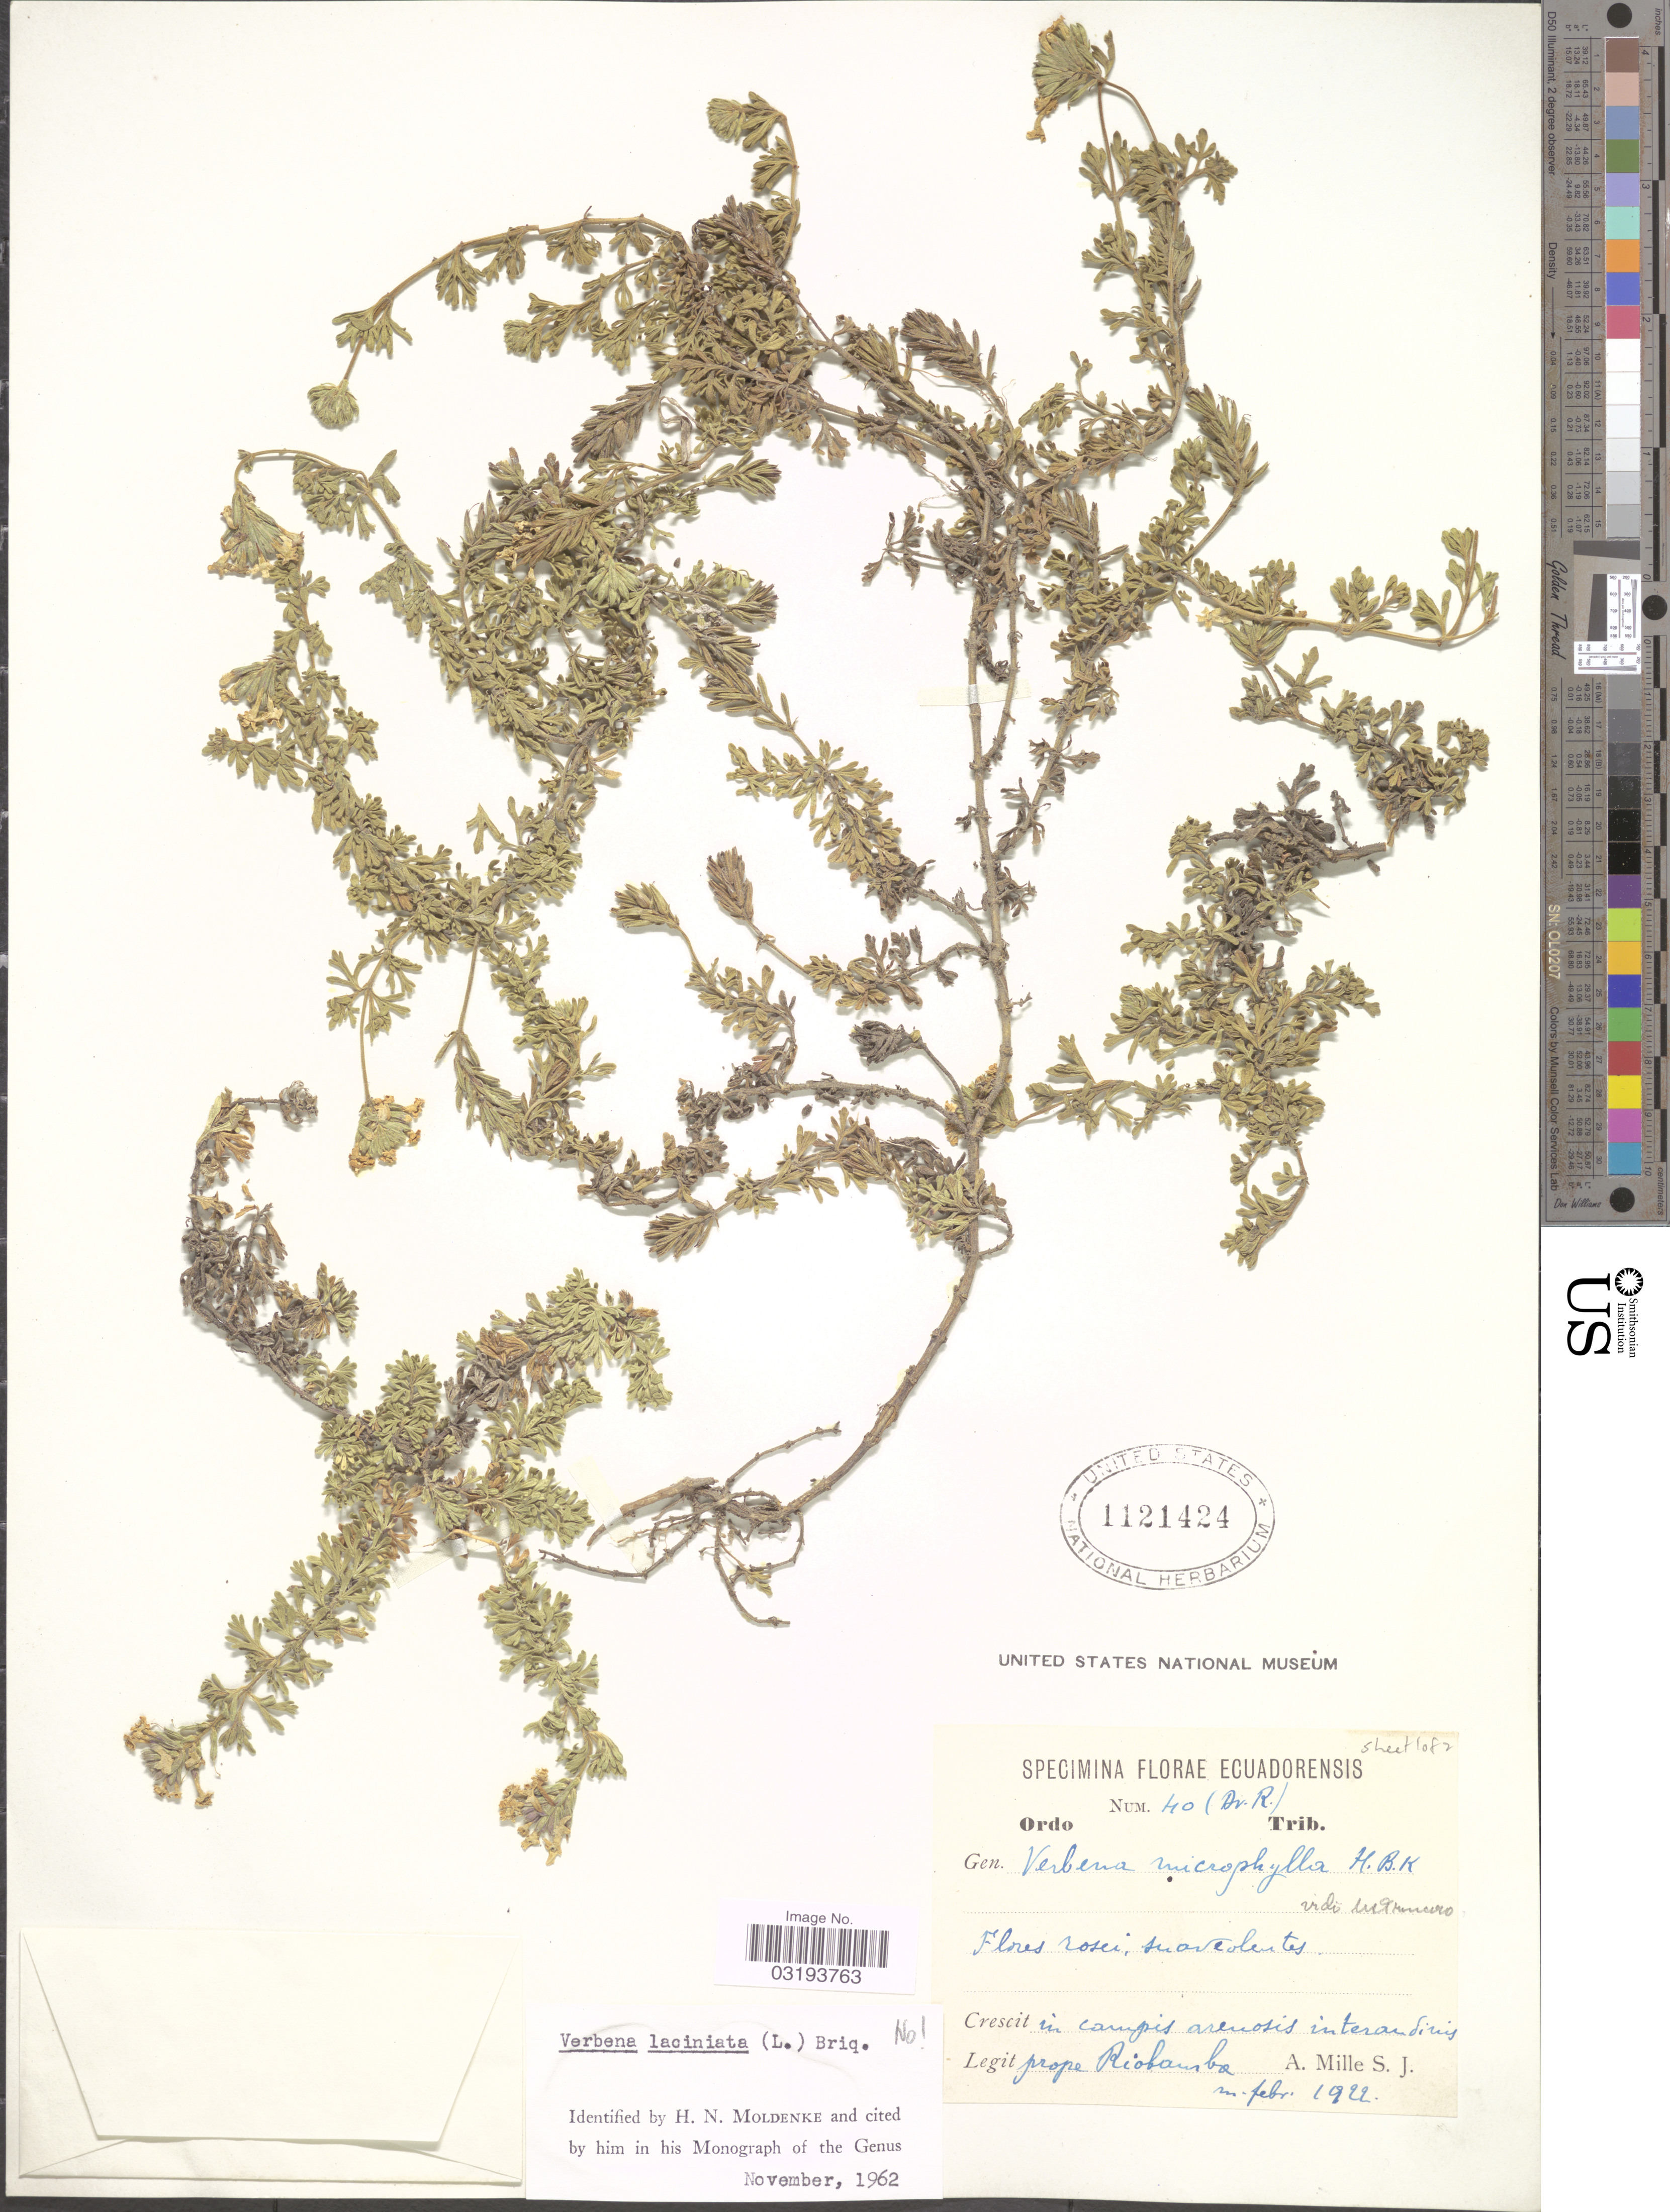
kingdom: Plantae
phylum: Tracheophyta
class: Magnoliopsida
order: Lamiales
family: Verbenaceae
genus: Verbena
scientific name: Verbena laciniata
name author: (L.) Briq.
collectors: A. Mille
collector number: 40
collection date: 1922-02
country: Ecuador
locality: In campis arenosis interandinis prope Riobamba.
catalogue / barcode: US 1121424